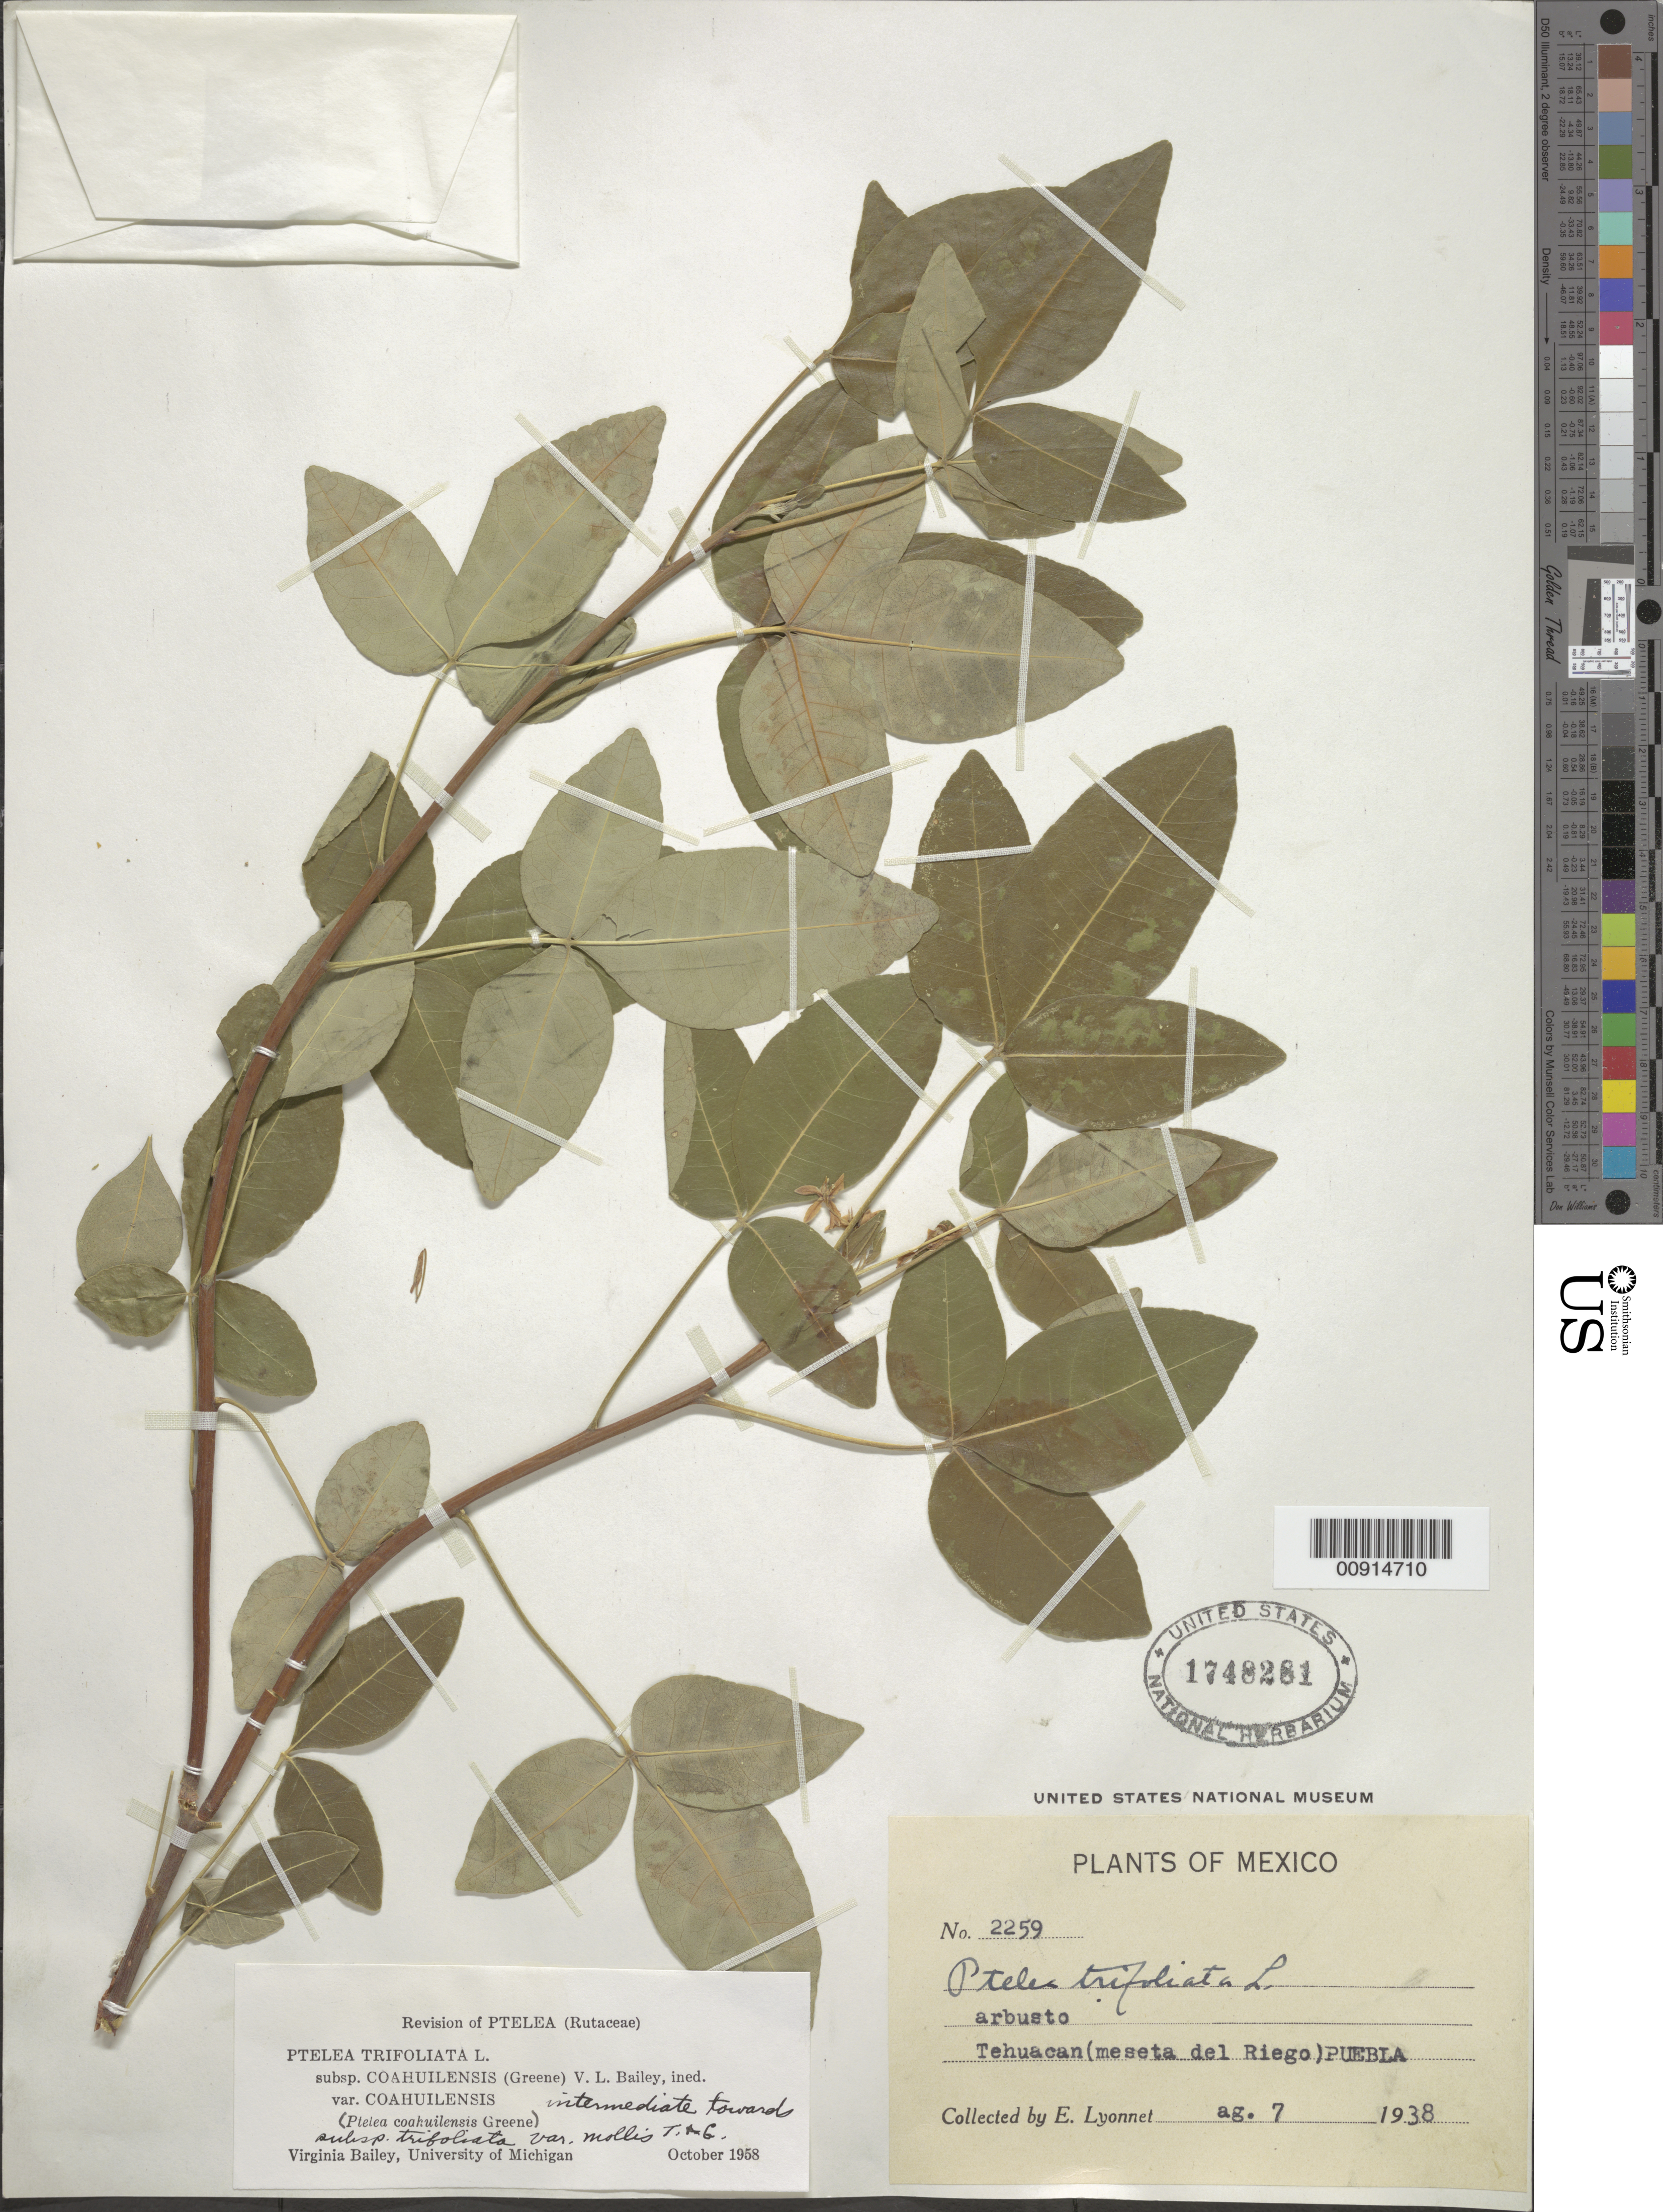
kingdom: Plantae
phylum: Tracheophyta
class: Magnoliopsida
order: Sapindales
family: Rutaceae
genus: Ptelea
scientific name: Ptelea trifoliata subsp. coahuilensis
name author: (Greene) V. L. Bailey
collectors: Bro. E. Lyonnet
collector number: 2259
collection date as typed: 07 Aug 1938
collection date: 1938-08-07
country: Mexico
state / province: Puebla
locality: Tehuacán (meseta del Riego) Puebla.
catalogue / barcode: US 1748281